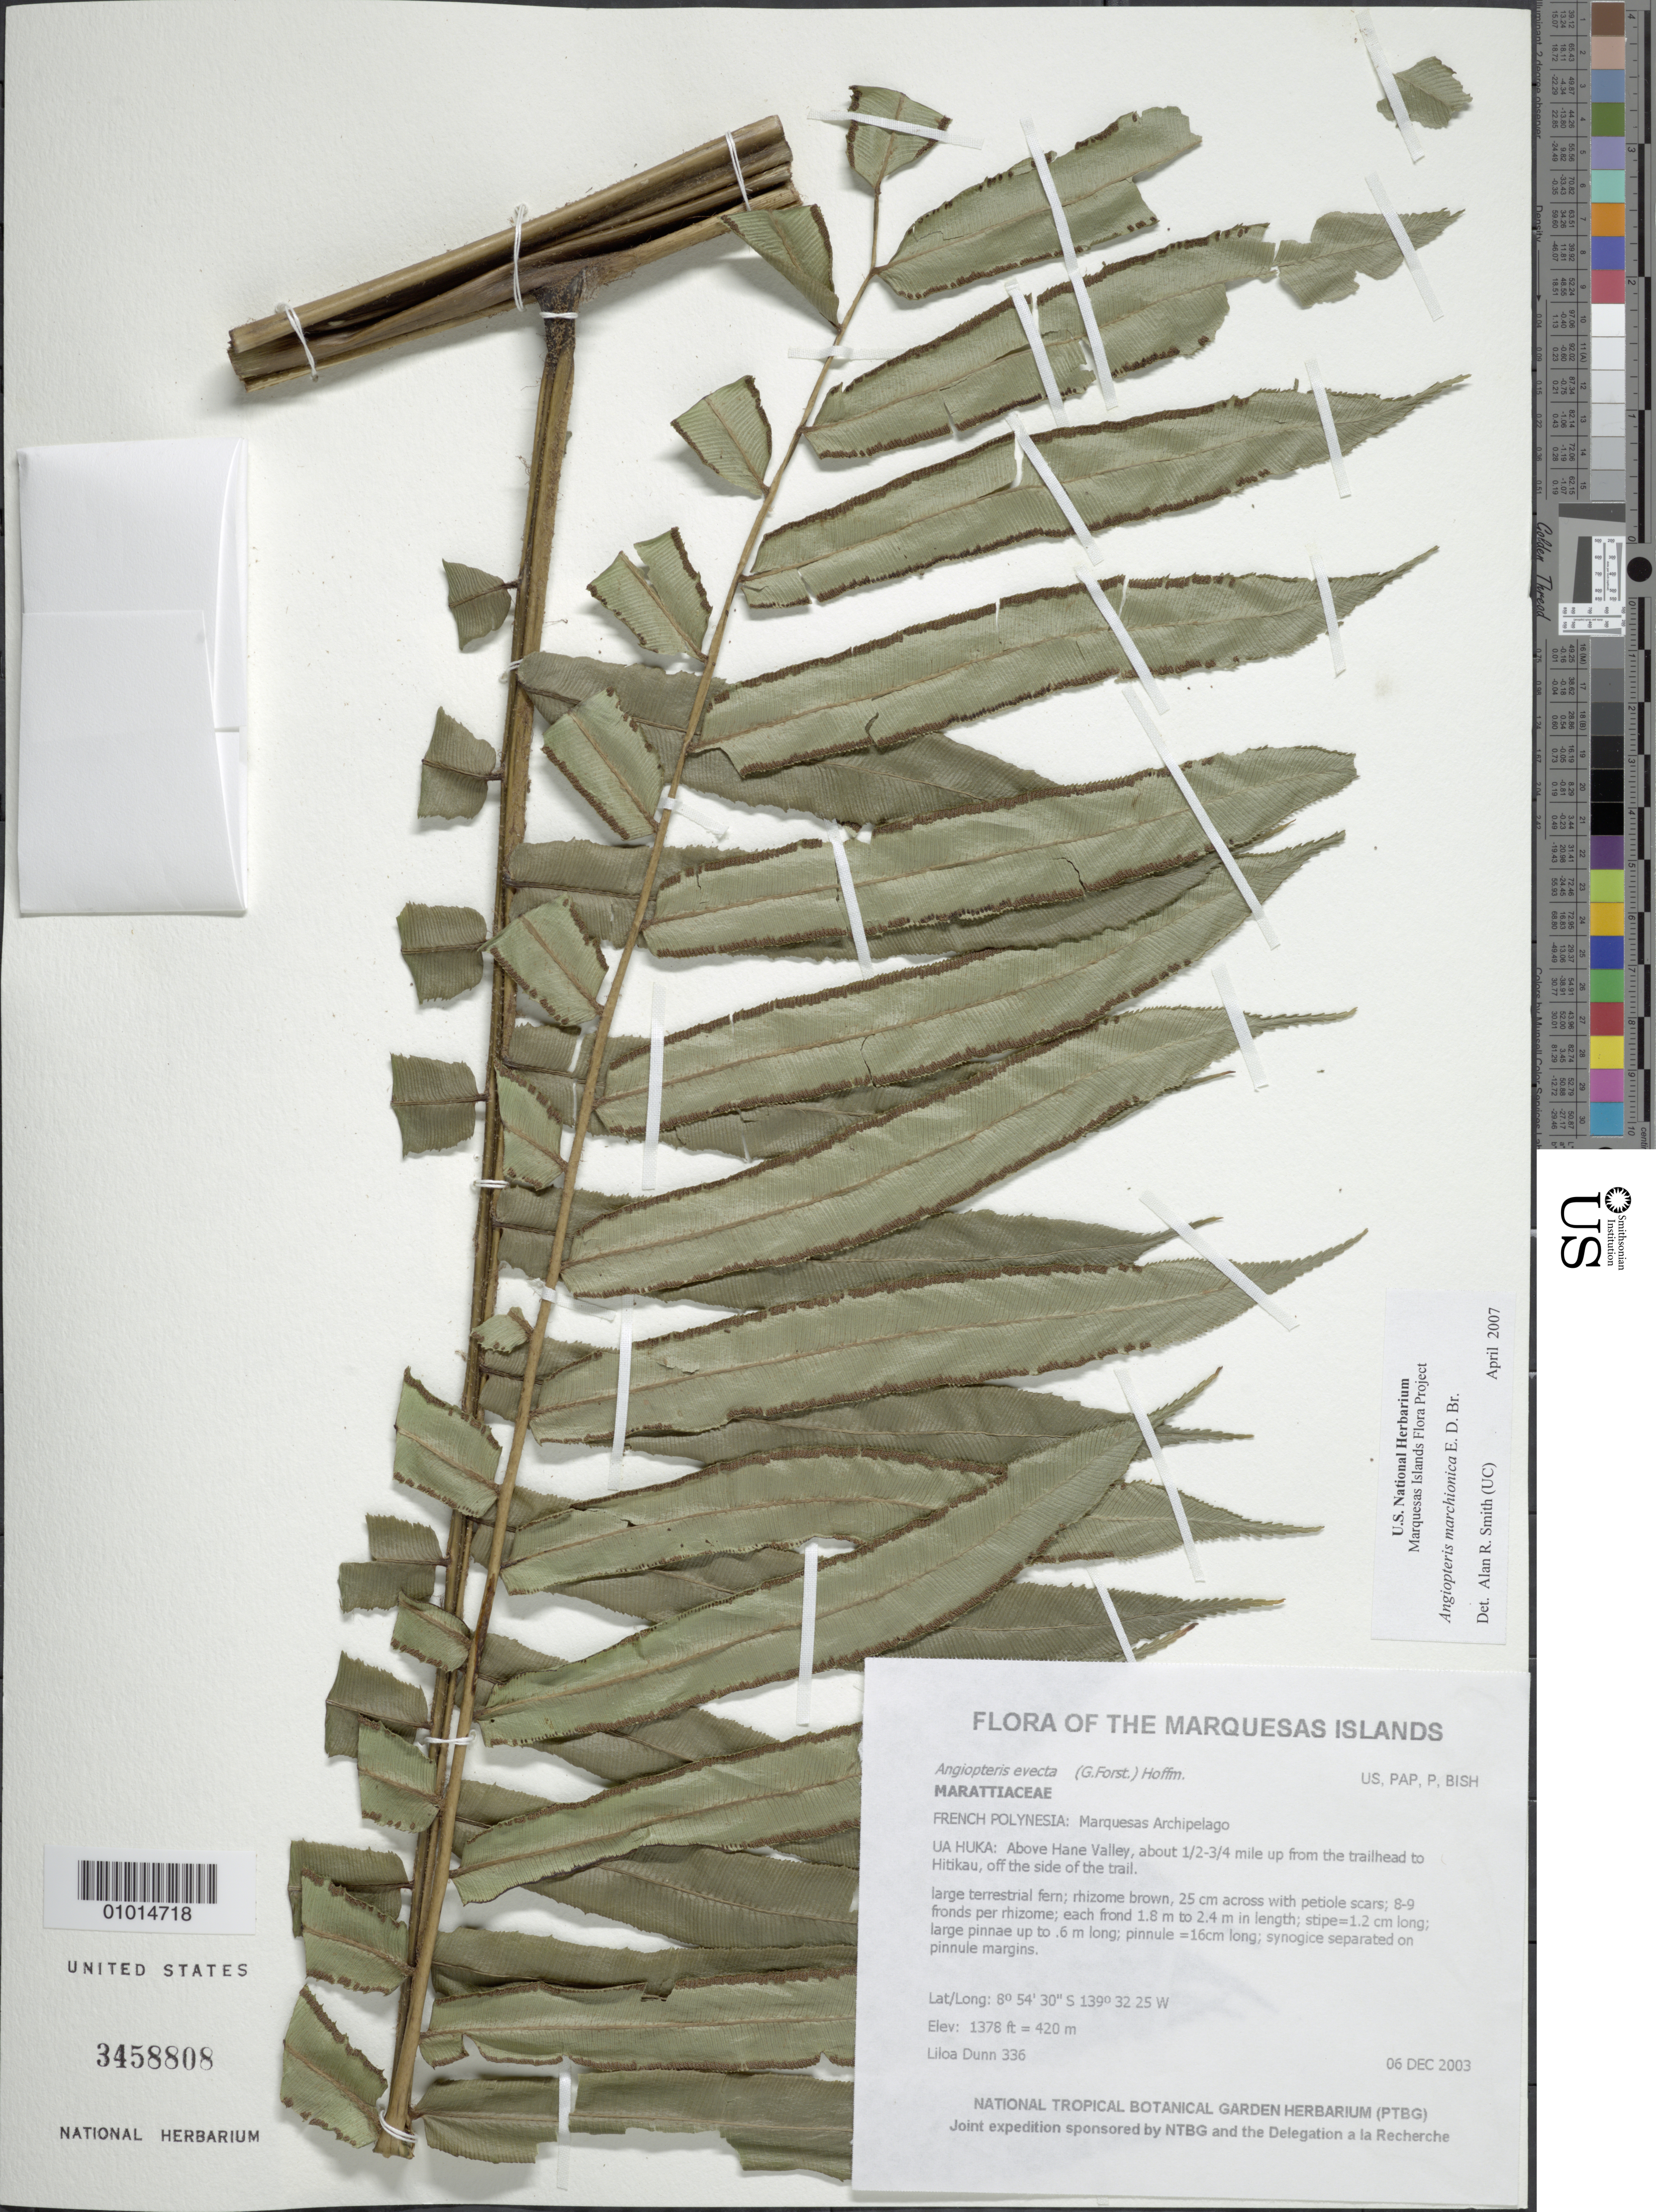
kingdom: Plantae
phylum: Tracheophyta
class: Polypodiopsida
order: Marattiales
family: Marattiaceae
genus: Angiopteris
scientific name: Angiopteris marchionica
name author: E.D. Br.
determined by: Smith, Alan R., (UC)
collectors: L. Dunn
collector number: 336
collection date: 2003-12-06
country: French Polynesia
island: Ua Huka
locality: Above Hane Valley, about 1/2-3/4 mile up from the trailhead to Hitikau, off the side of the trail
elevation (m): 420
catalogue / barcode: US 3458808